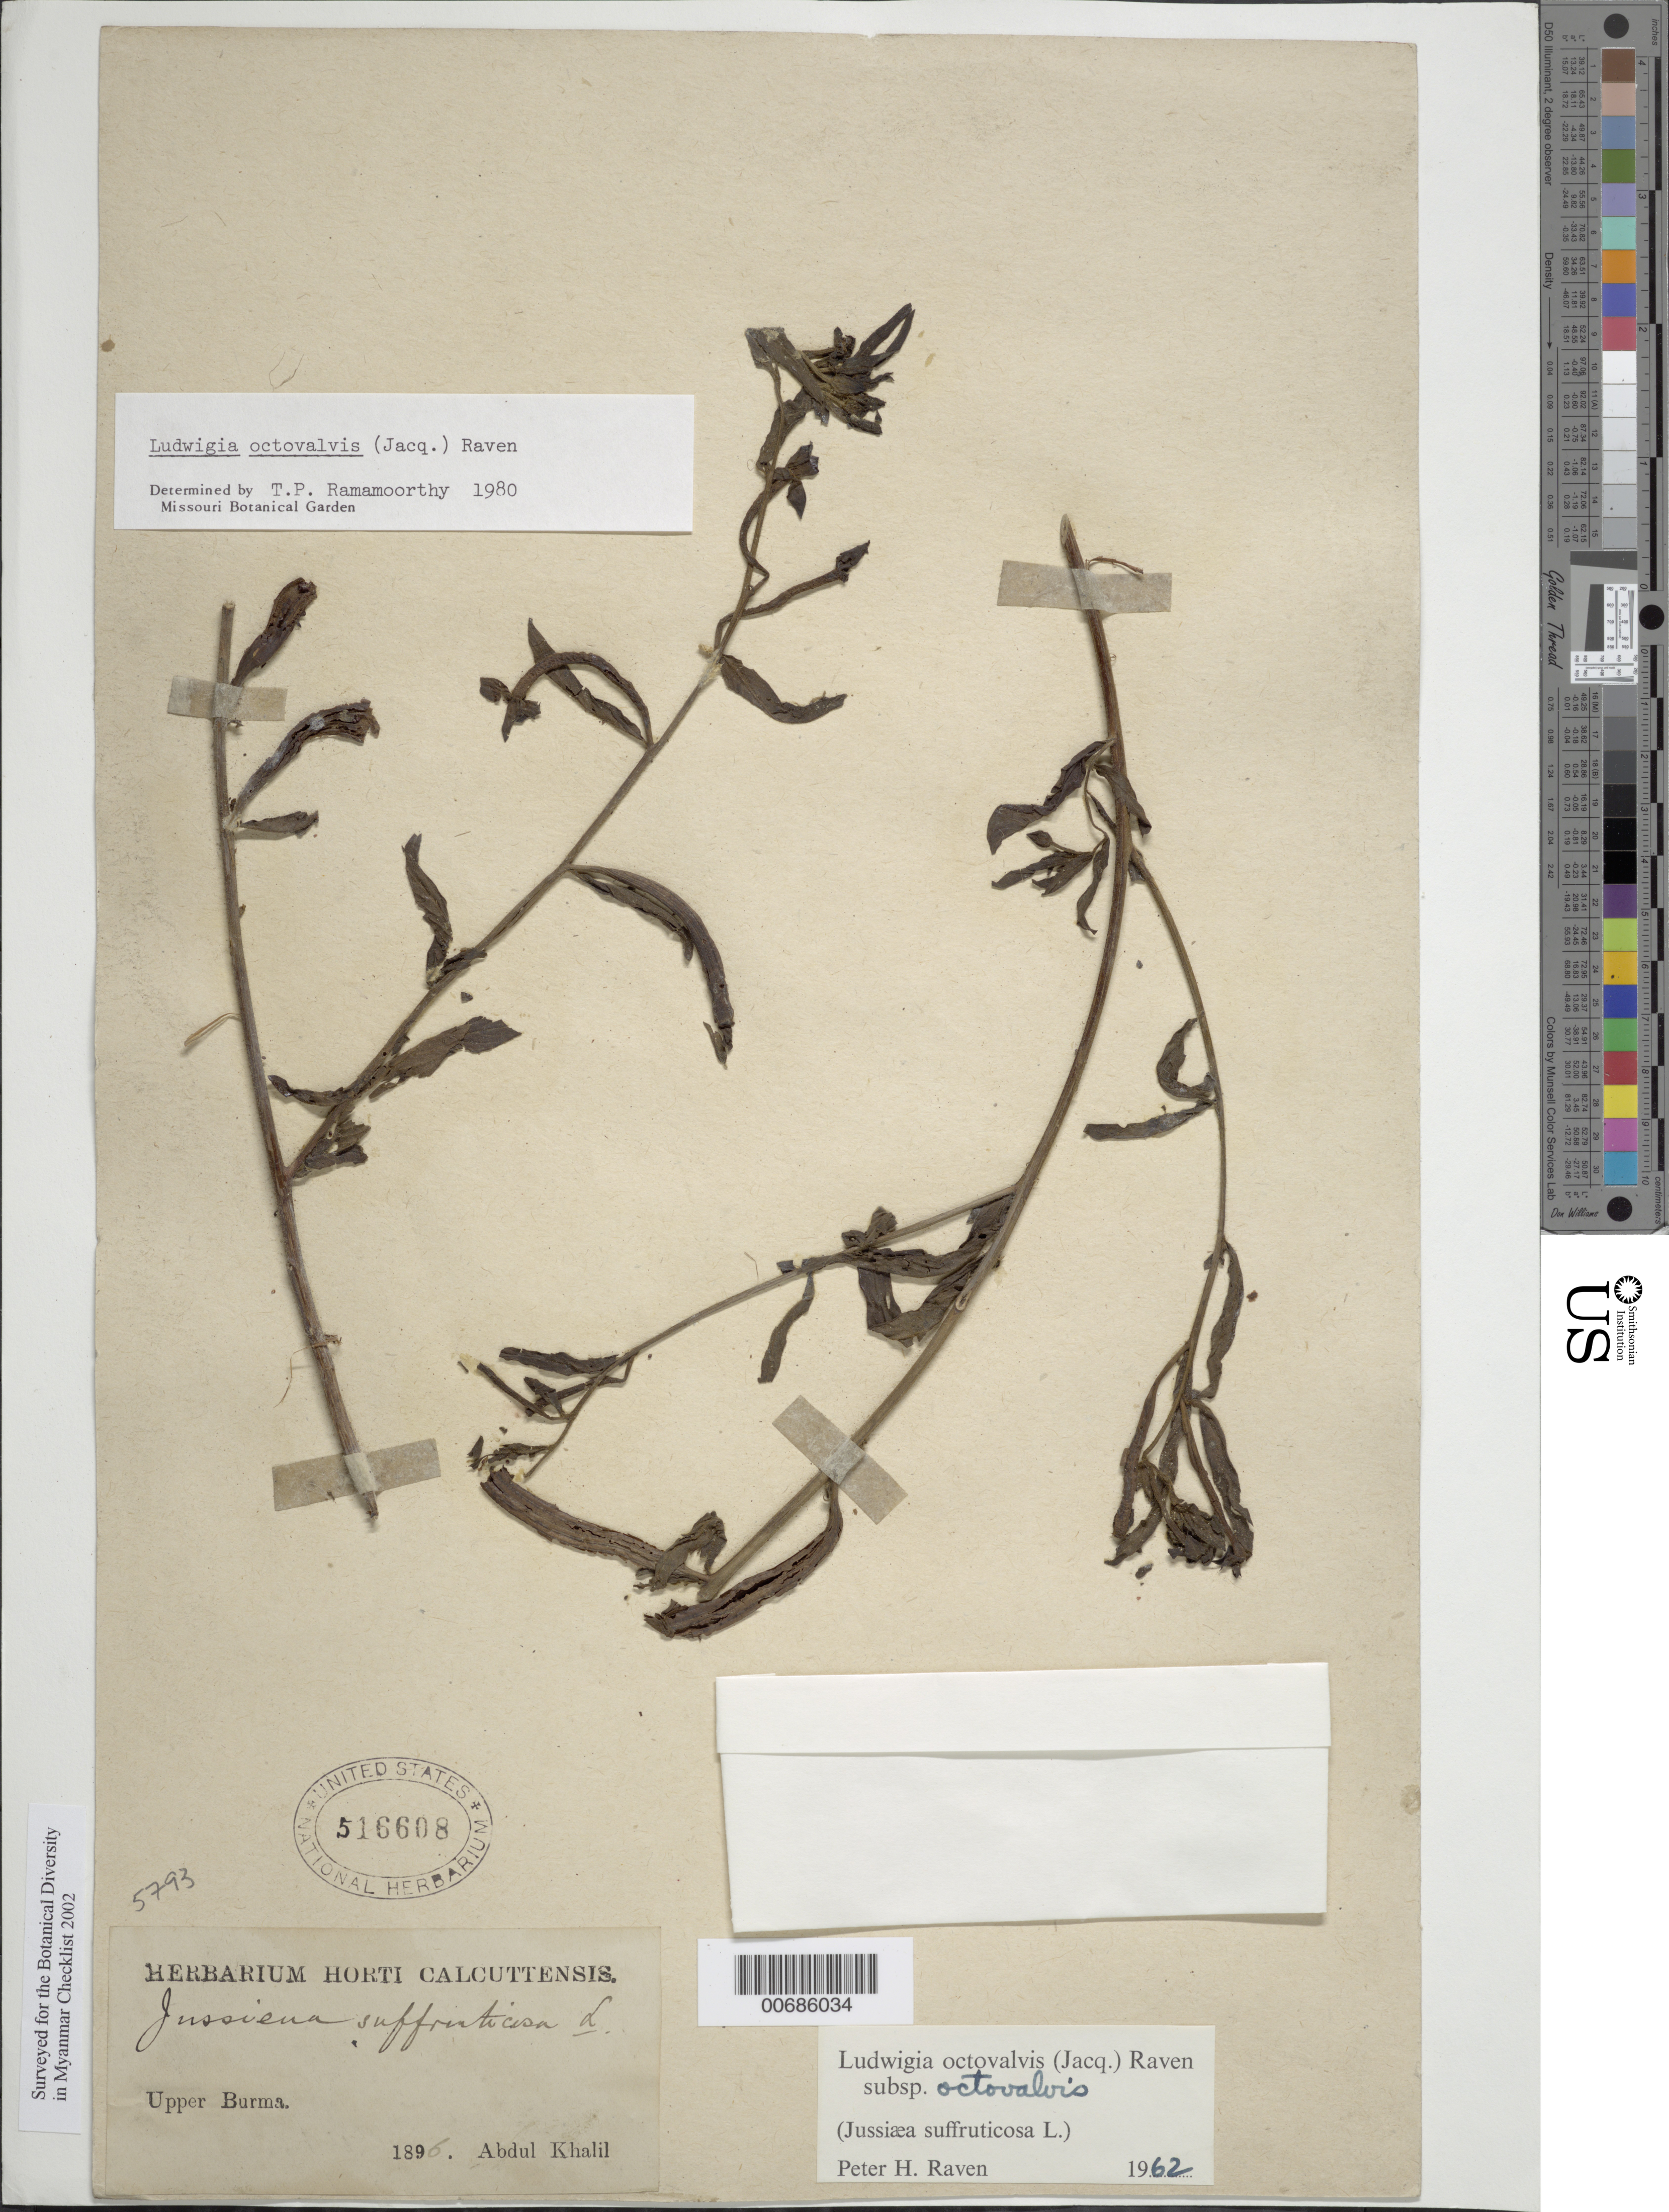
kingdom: Plantae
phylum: Tracheophyta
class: Magnoliopsida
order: Myrtales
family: Onagraceae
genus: Ludwigia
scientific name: Ludwigia octovalvis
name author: (Jacq.) P.H. Raven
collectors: A. Khalil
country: Myanmar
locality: Upper Burma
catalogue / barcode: US 516608